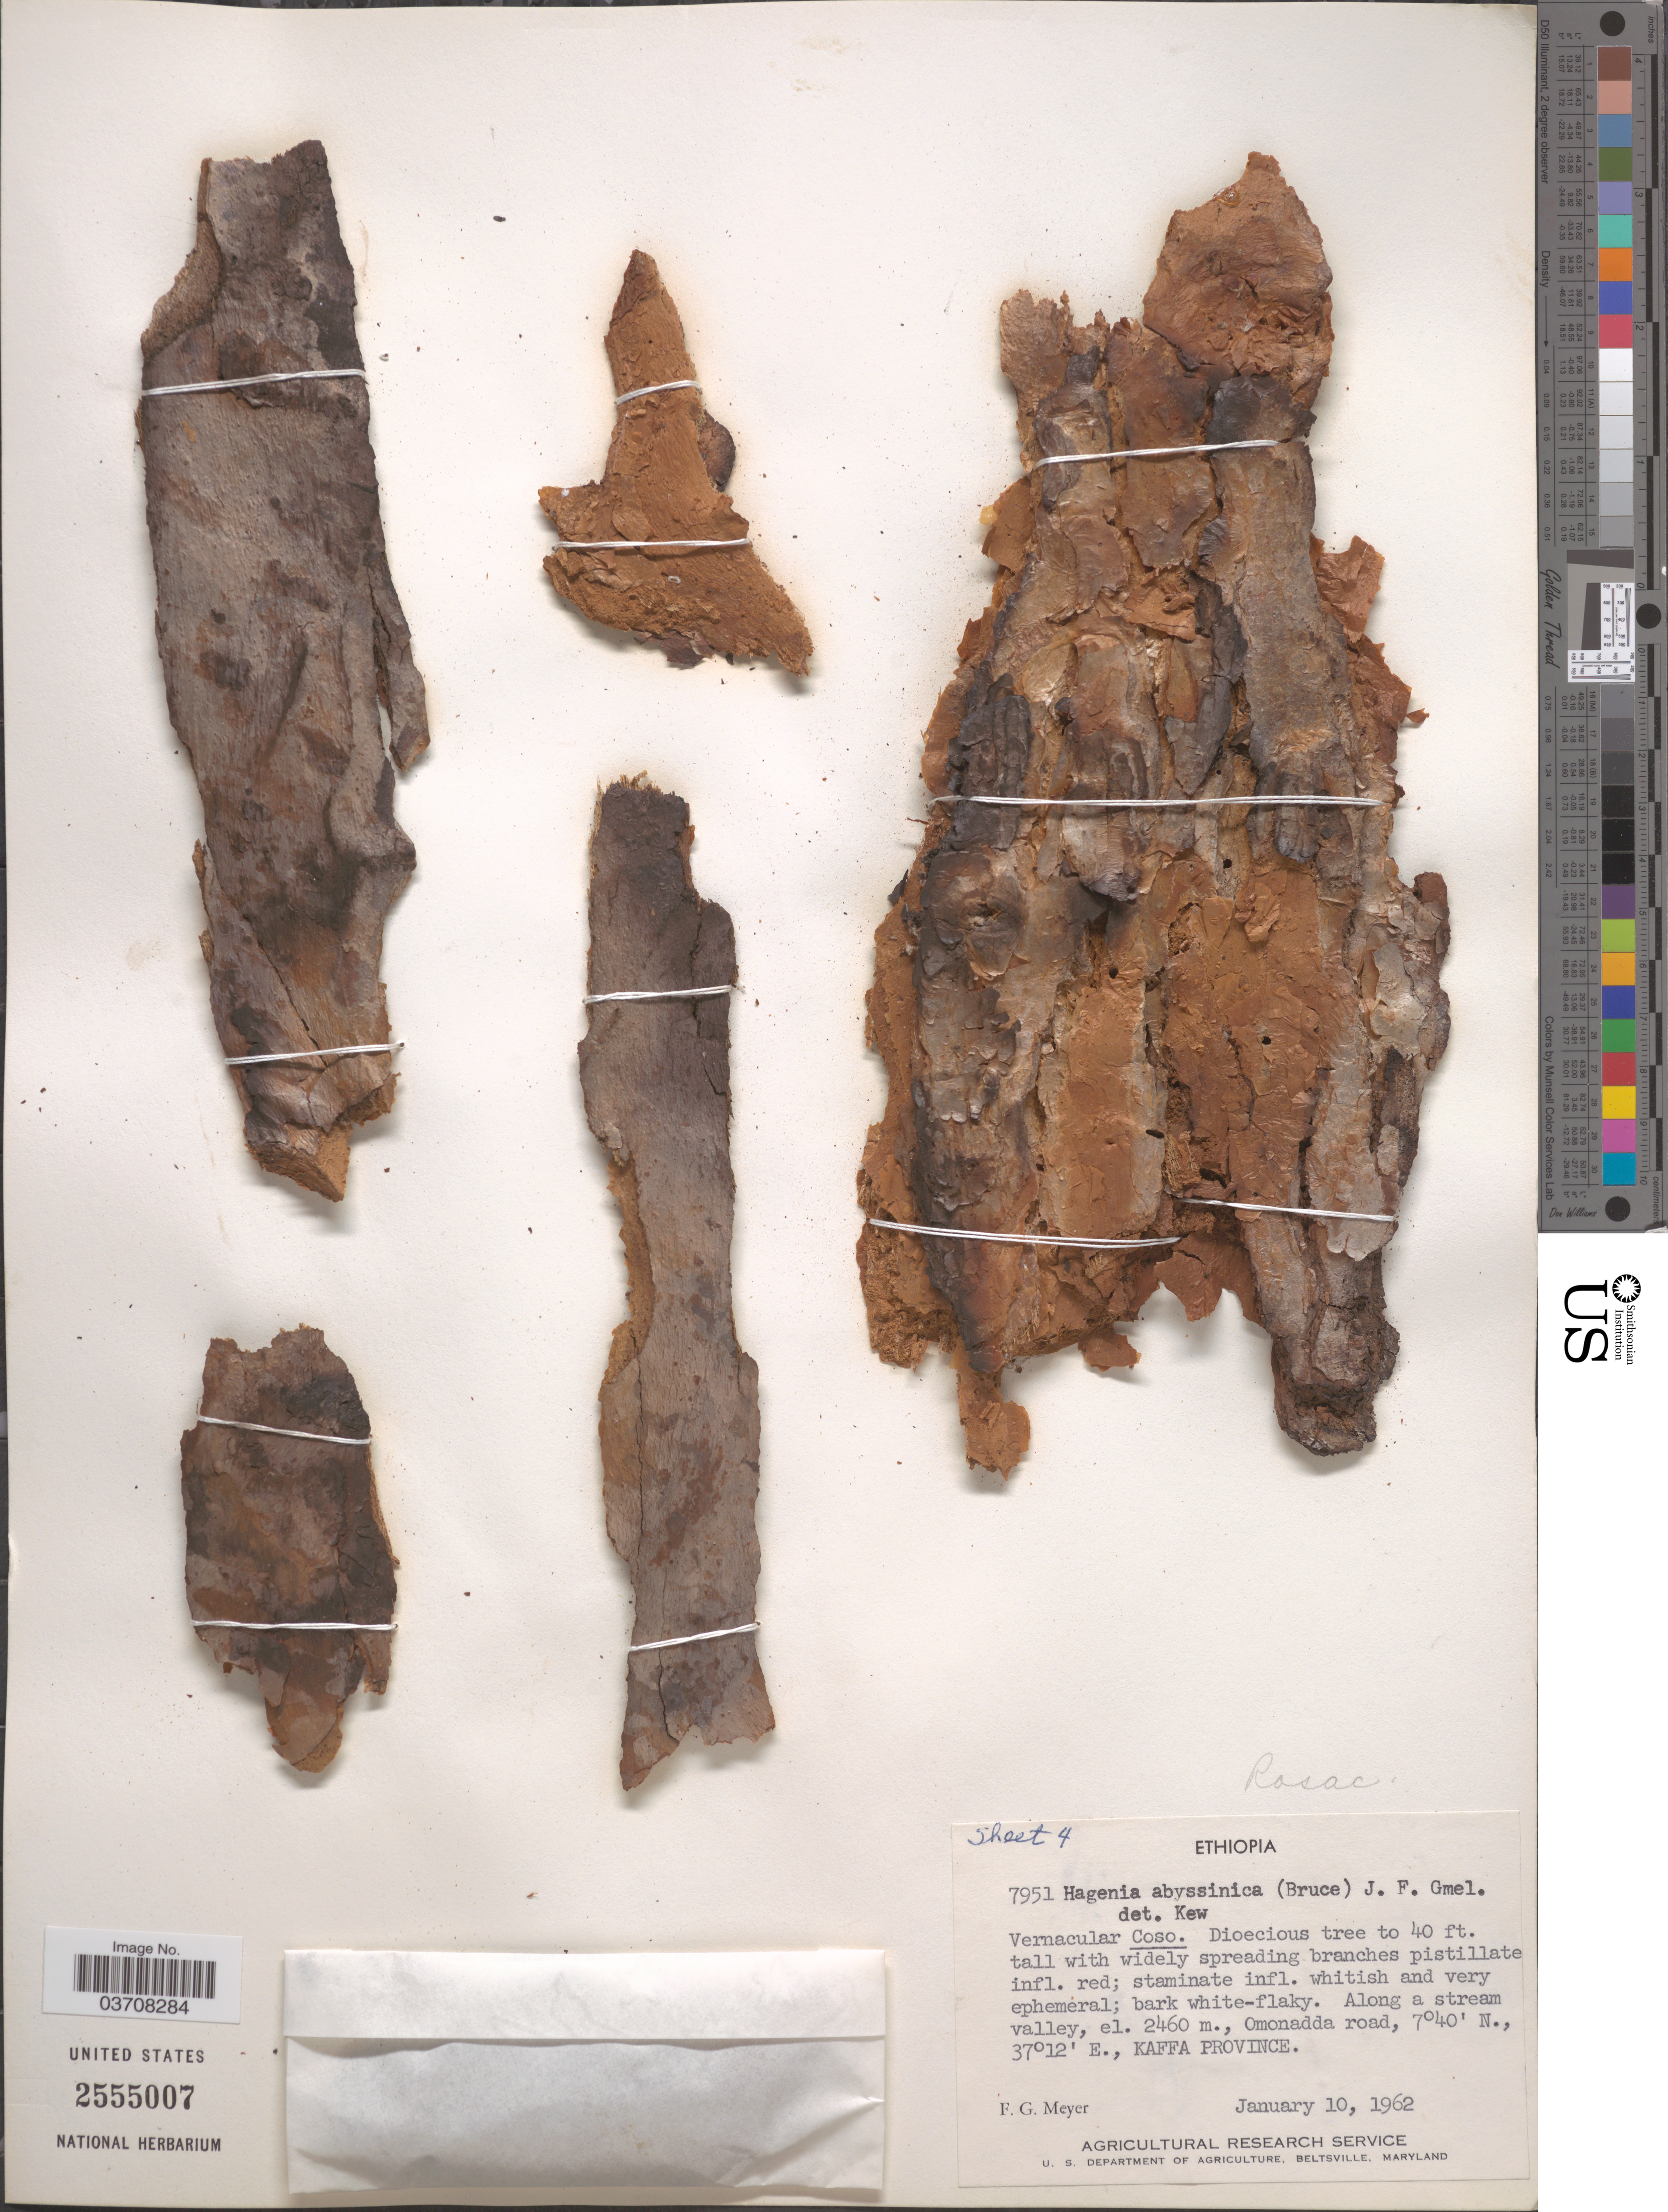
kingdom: Plantae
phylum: Tracheophyta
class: Magnoliopsida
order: Rosales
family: Rosaceae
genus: Hagenia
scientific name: Hagenia abyssinica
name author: (Bruce) J.F. Gmel.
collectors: F. G. Meyer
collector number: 7951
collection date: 1962-01-10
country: Ethiopia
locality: Along a stream valley, Omonadda road, Kaffa Province.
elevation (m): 2460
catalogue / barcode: US 2555007